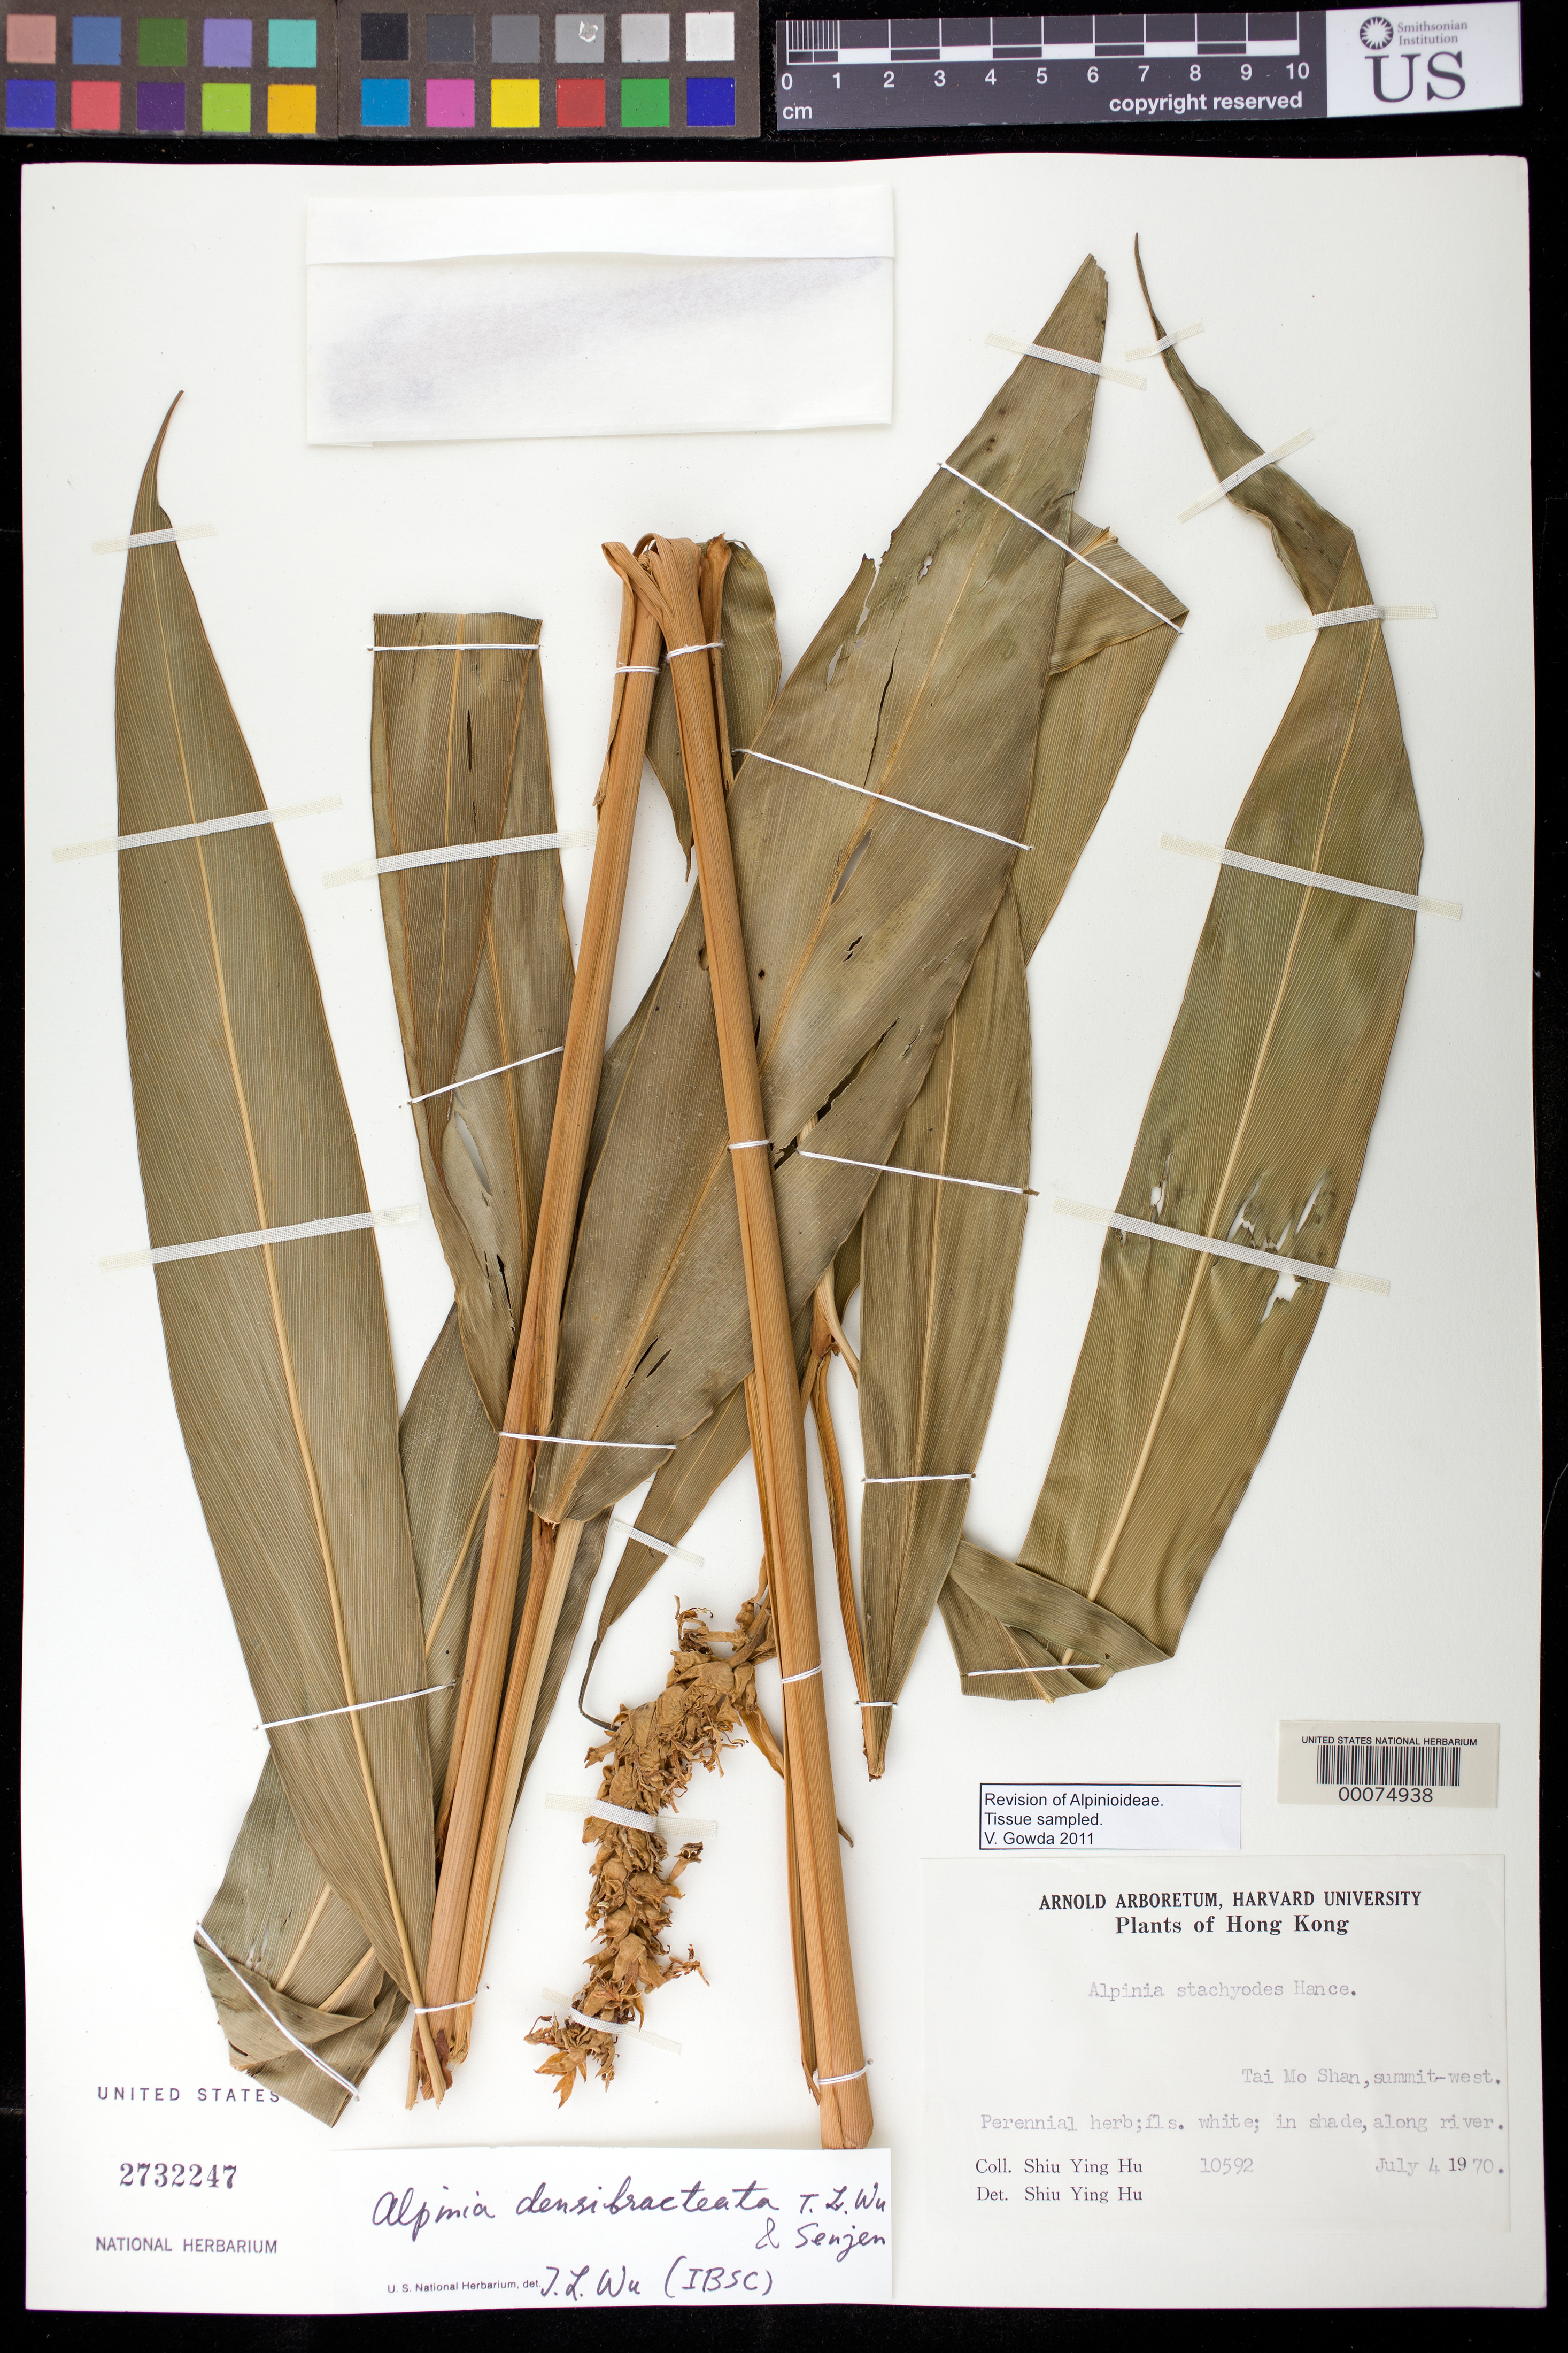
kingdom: Plantae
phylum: Tracheophyta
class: Liliopsida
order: Zingiberales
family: Zingiberaceae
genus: Alpinia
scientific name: Alpinia densibracteata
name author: T.L. Wu & S.J. Chen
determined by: Wu, Te-Ling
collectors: S. Y. Hu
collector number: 10592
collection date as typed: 04 Jul 1970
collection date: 1970-07-04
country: China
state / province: Hong Kong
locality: Tai mo shan, summit-west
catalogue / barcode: US 2732247